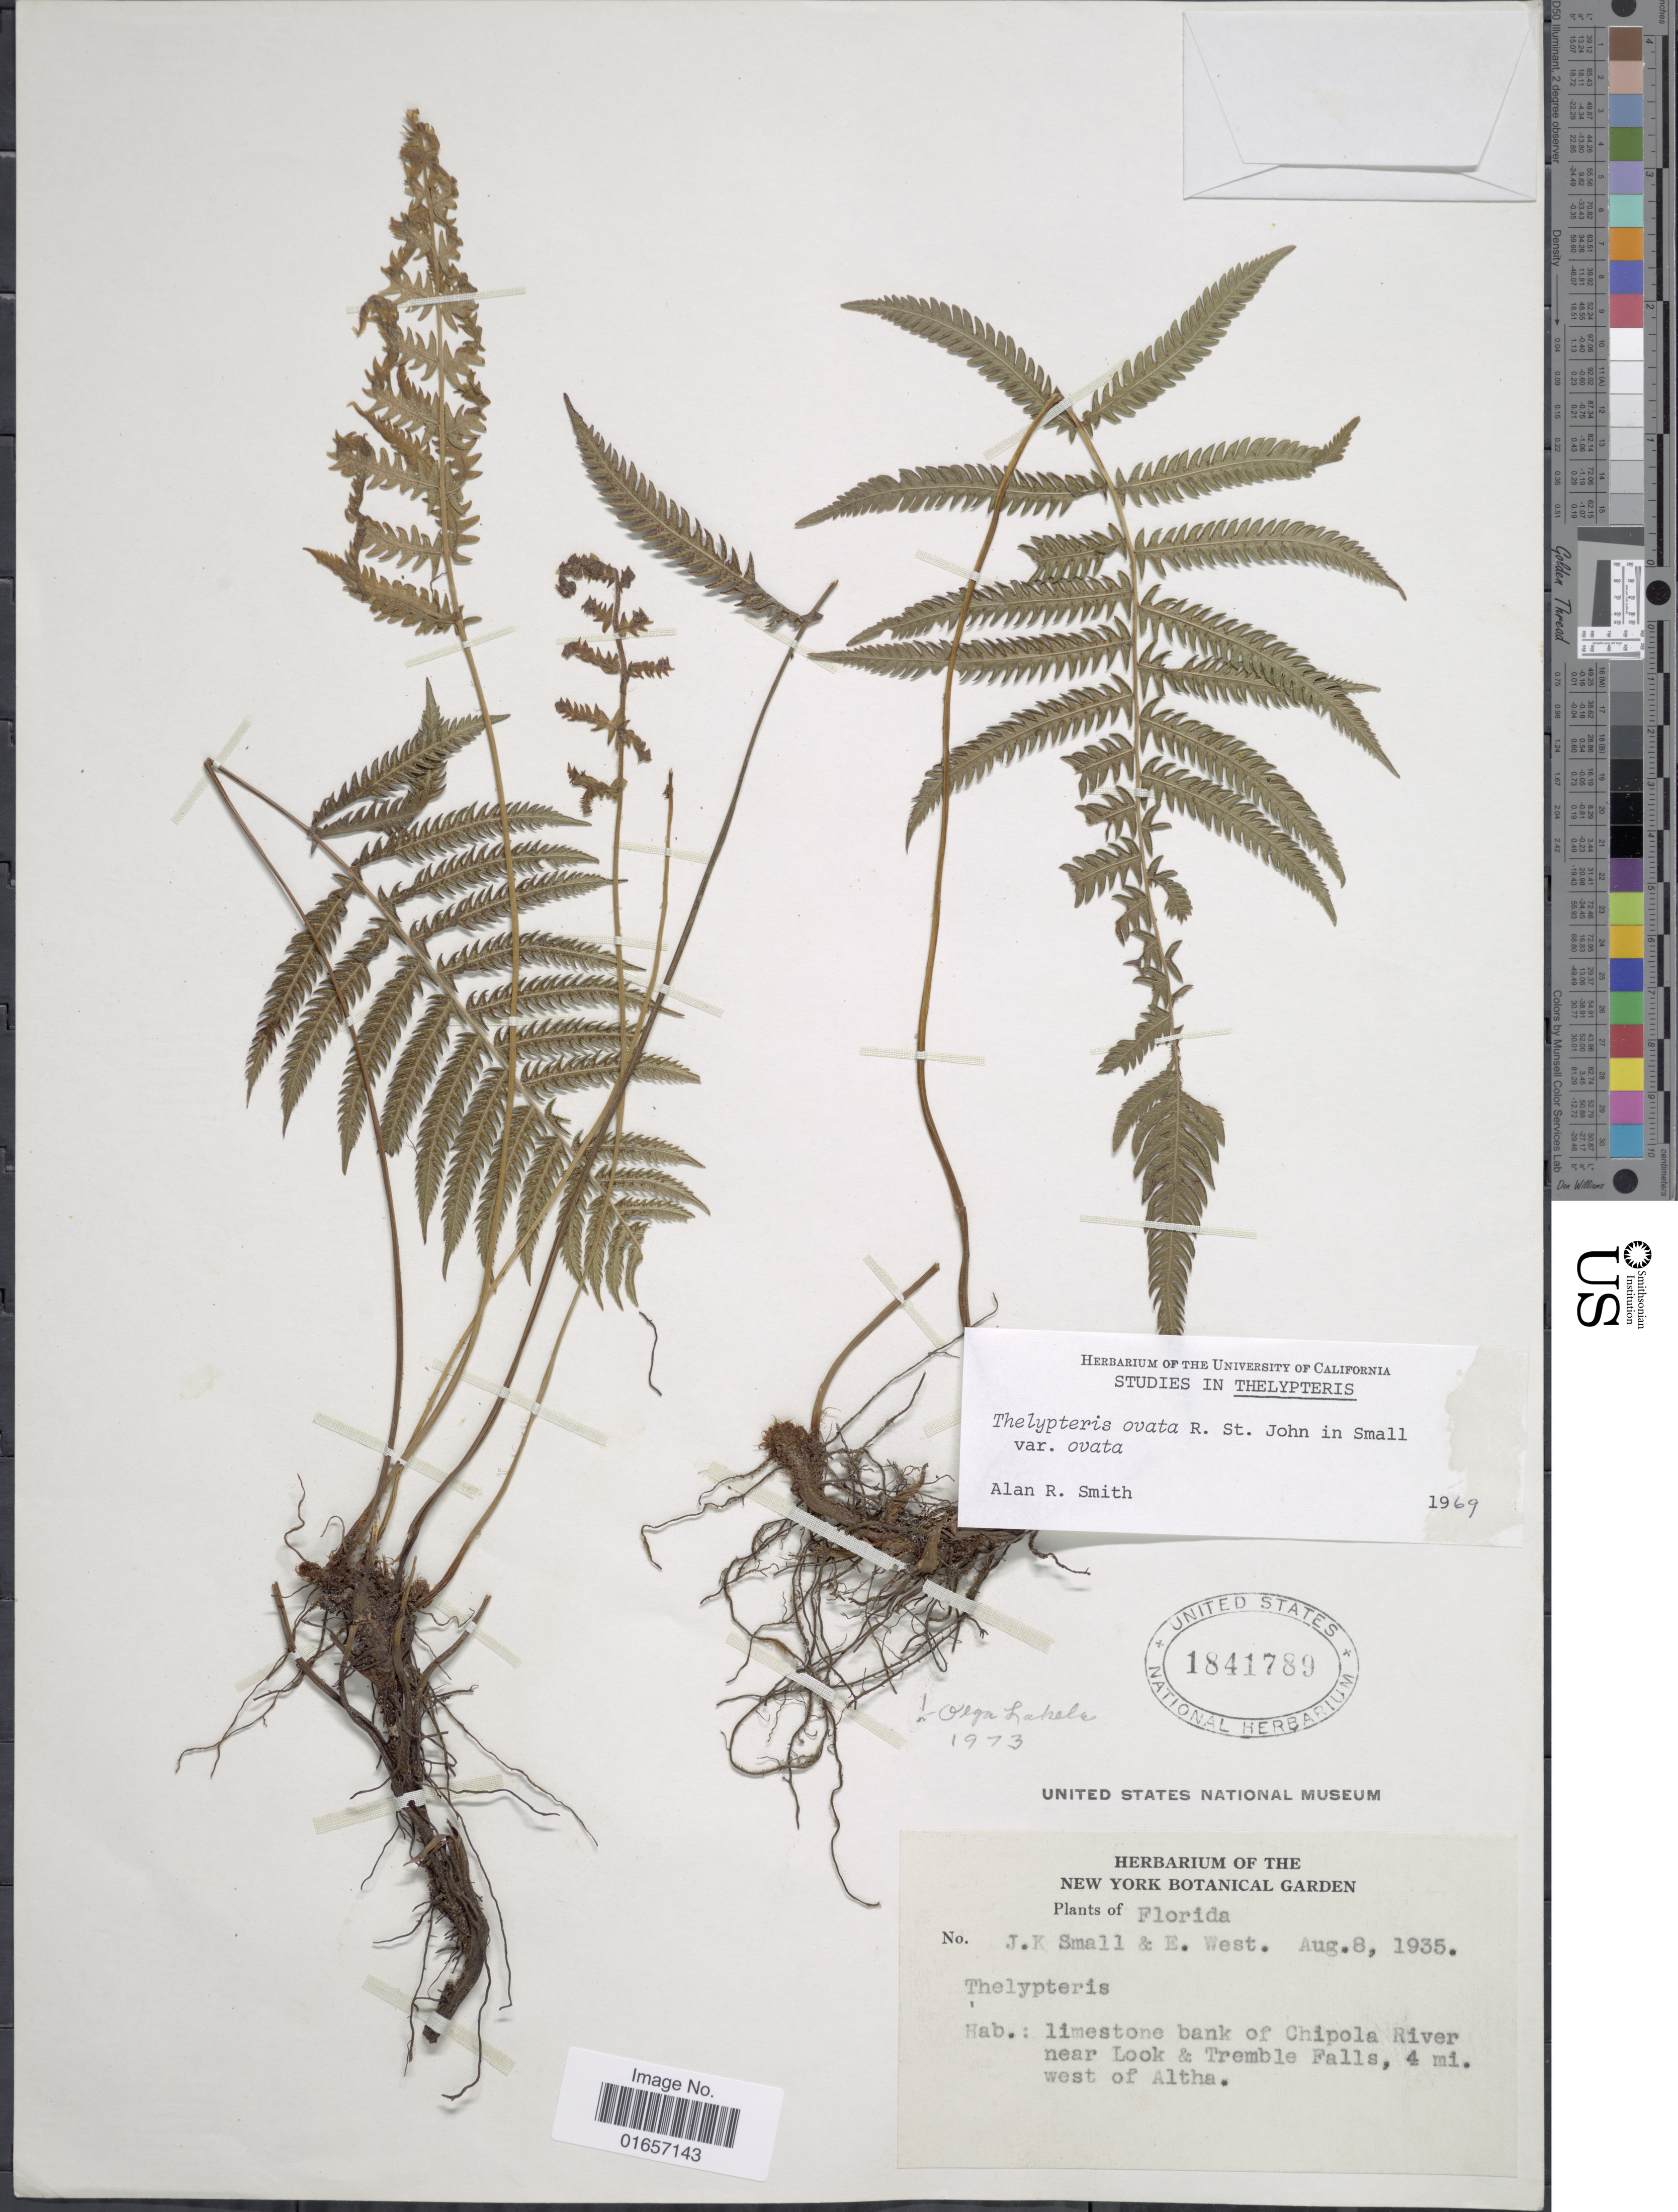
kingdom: Plantae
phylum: Tracheophyta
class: Polypodiopsida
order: Polypodiales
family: Thelypteridaceae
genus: Christella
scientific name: Christella ovata var. ovata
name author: (R.P. St. John) Á. Löve & D. Löve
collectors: J. K. Small & E. West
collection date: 1935-08-08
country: United States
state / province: Florida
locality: Limestone bank of Chipola River near Look & Tremble Falls, 4 mi. west of Altha.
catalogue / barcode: US 1841789